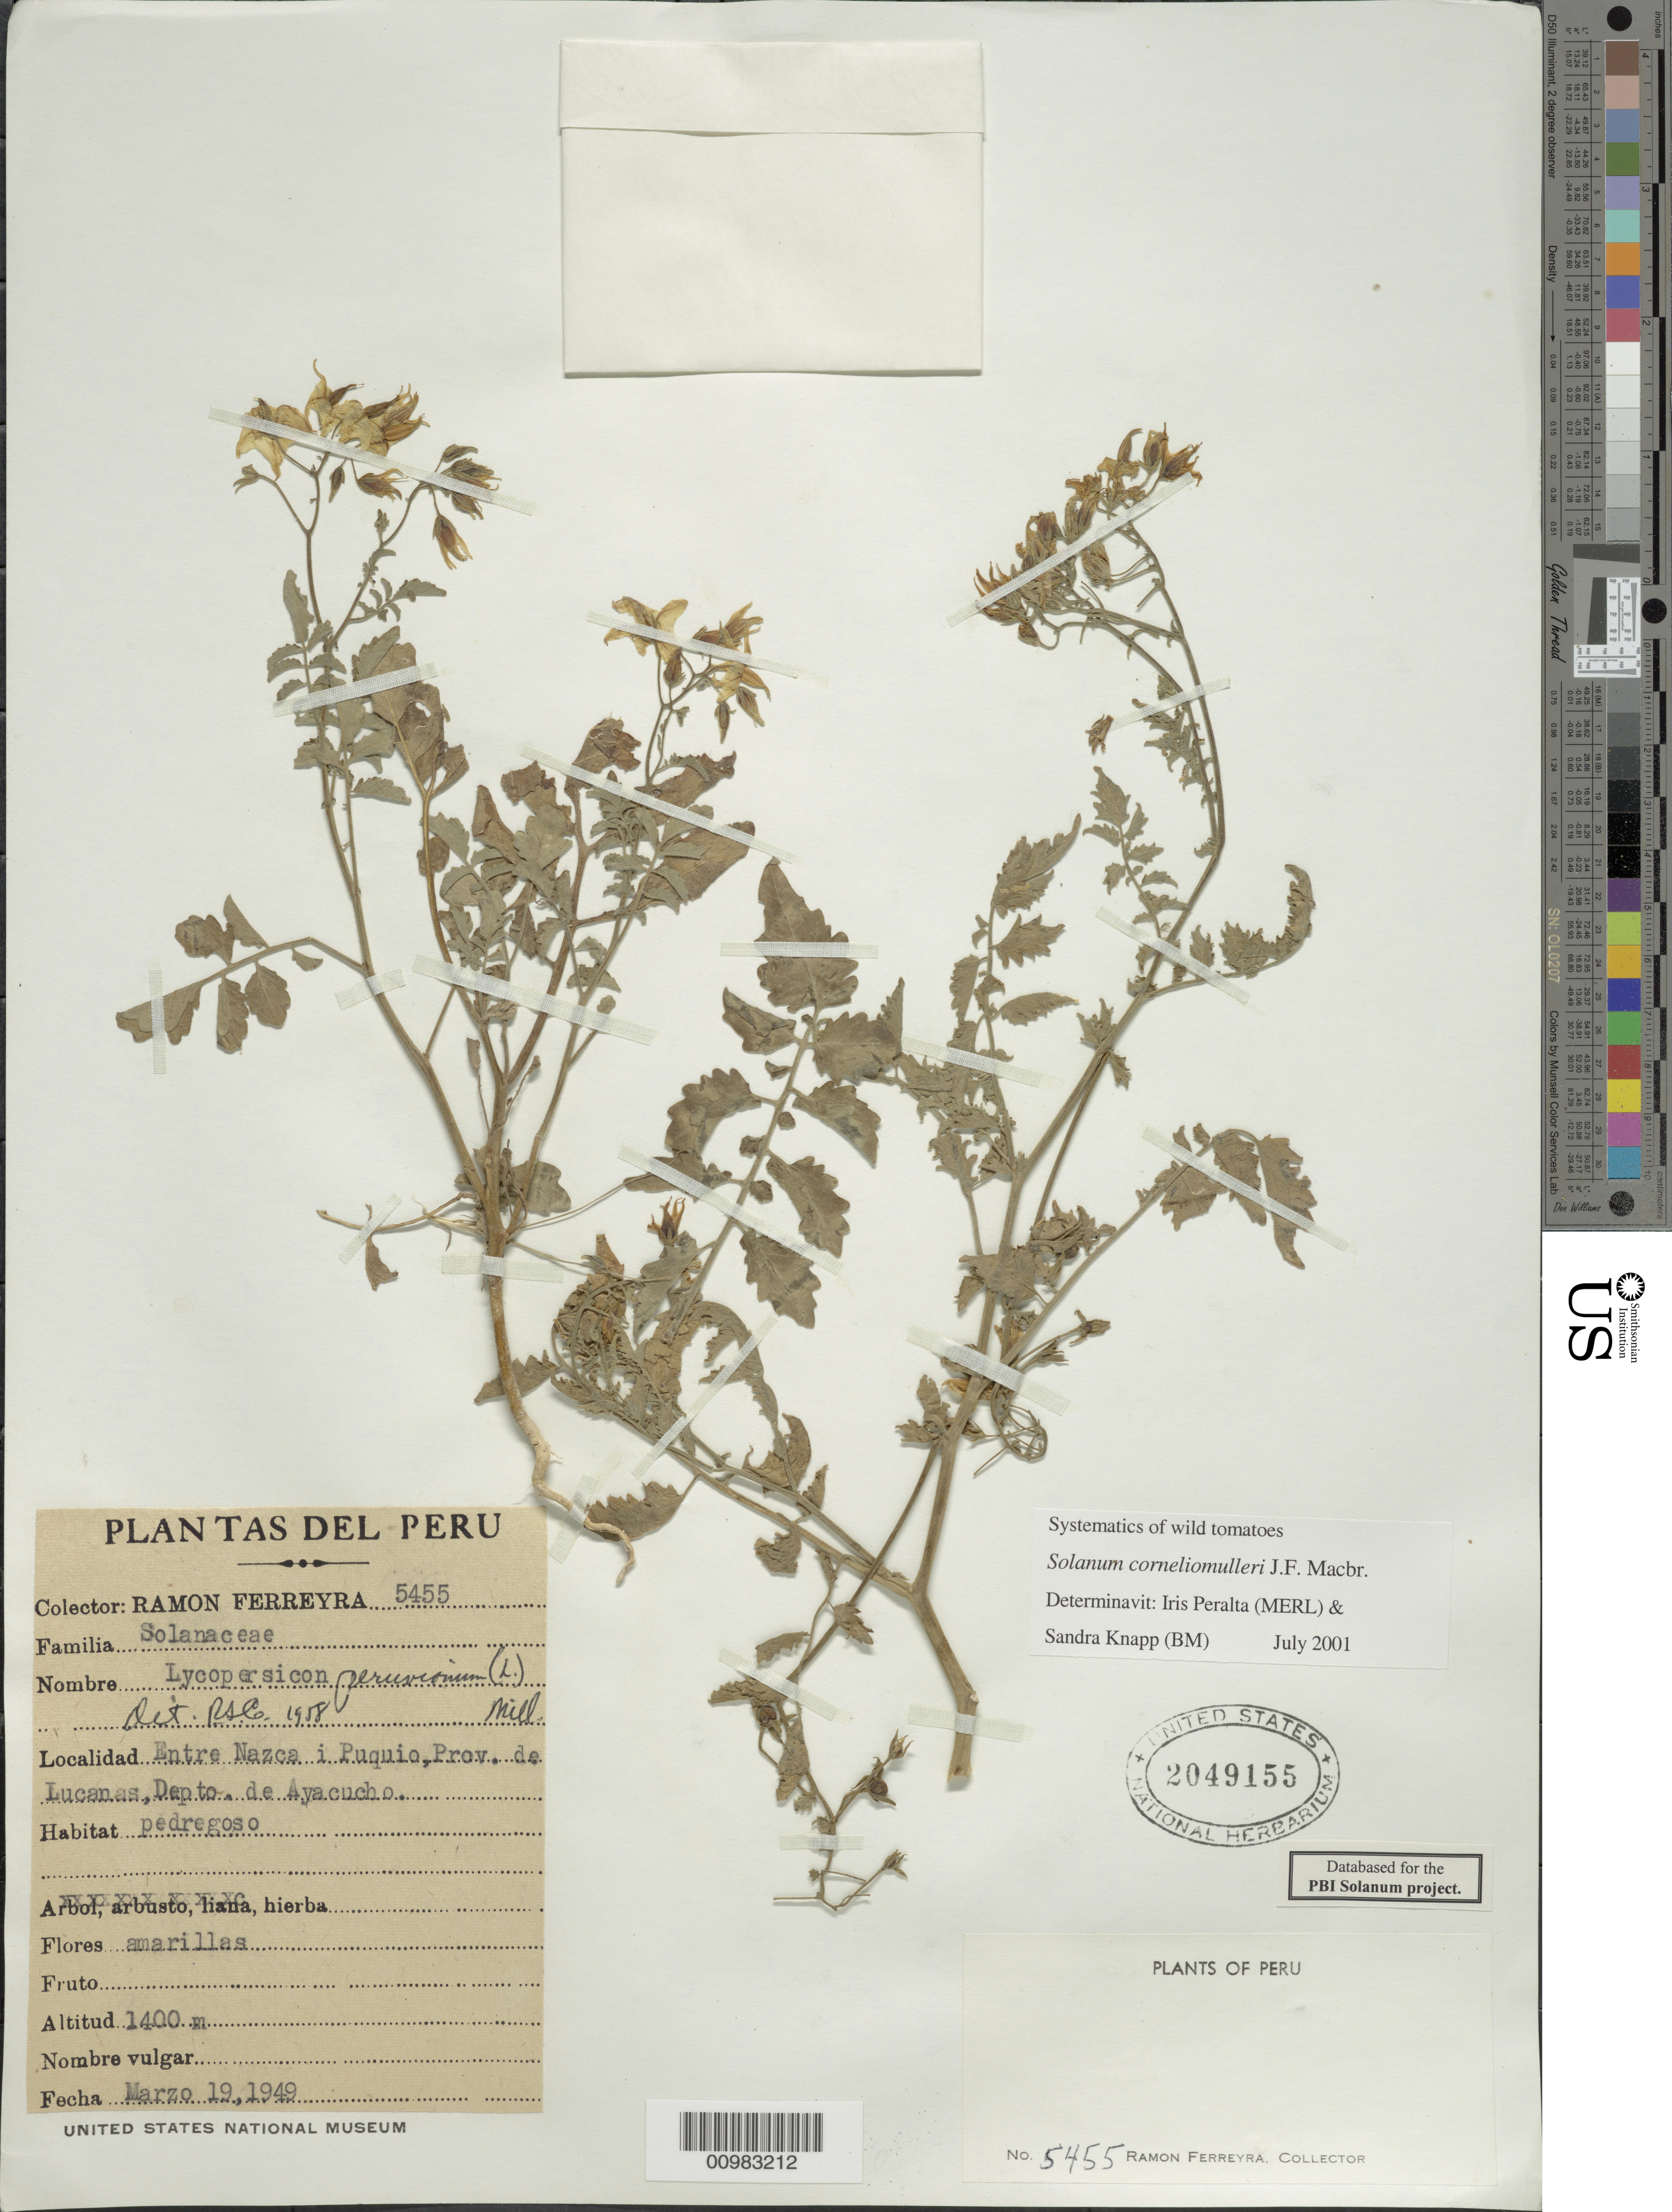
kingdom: Plantae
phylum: Tracheophyta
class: Magnoliopsida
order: Solanales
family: Solanaceae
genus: Solanum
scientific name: Solanum corneliomulleri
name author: J.F. Macbr.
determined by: Peralta, Iris E.; Knapp, S. D.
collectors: R. A. Ferreyra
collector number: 5455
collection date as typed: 19 Mar 1949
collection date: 1949-03-19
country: Peru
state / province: Ayacucho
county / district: Lucanas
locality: entre Nazca y Puquio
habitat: monte bajo, pedregoso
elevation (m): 1400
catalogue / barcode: US 2049155